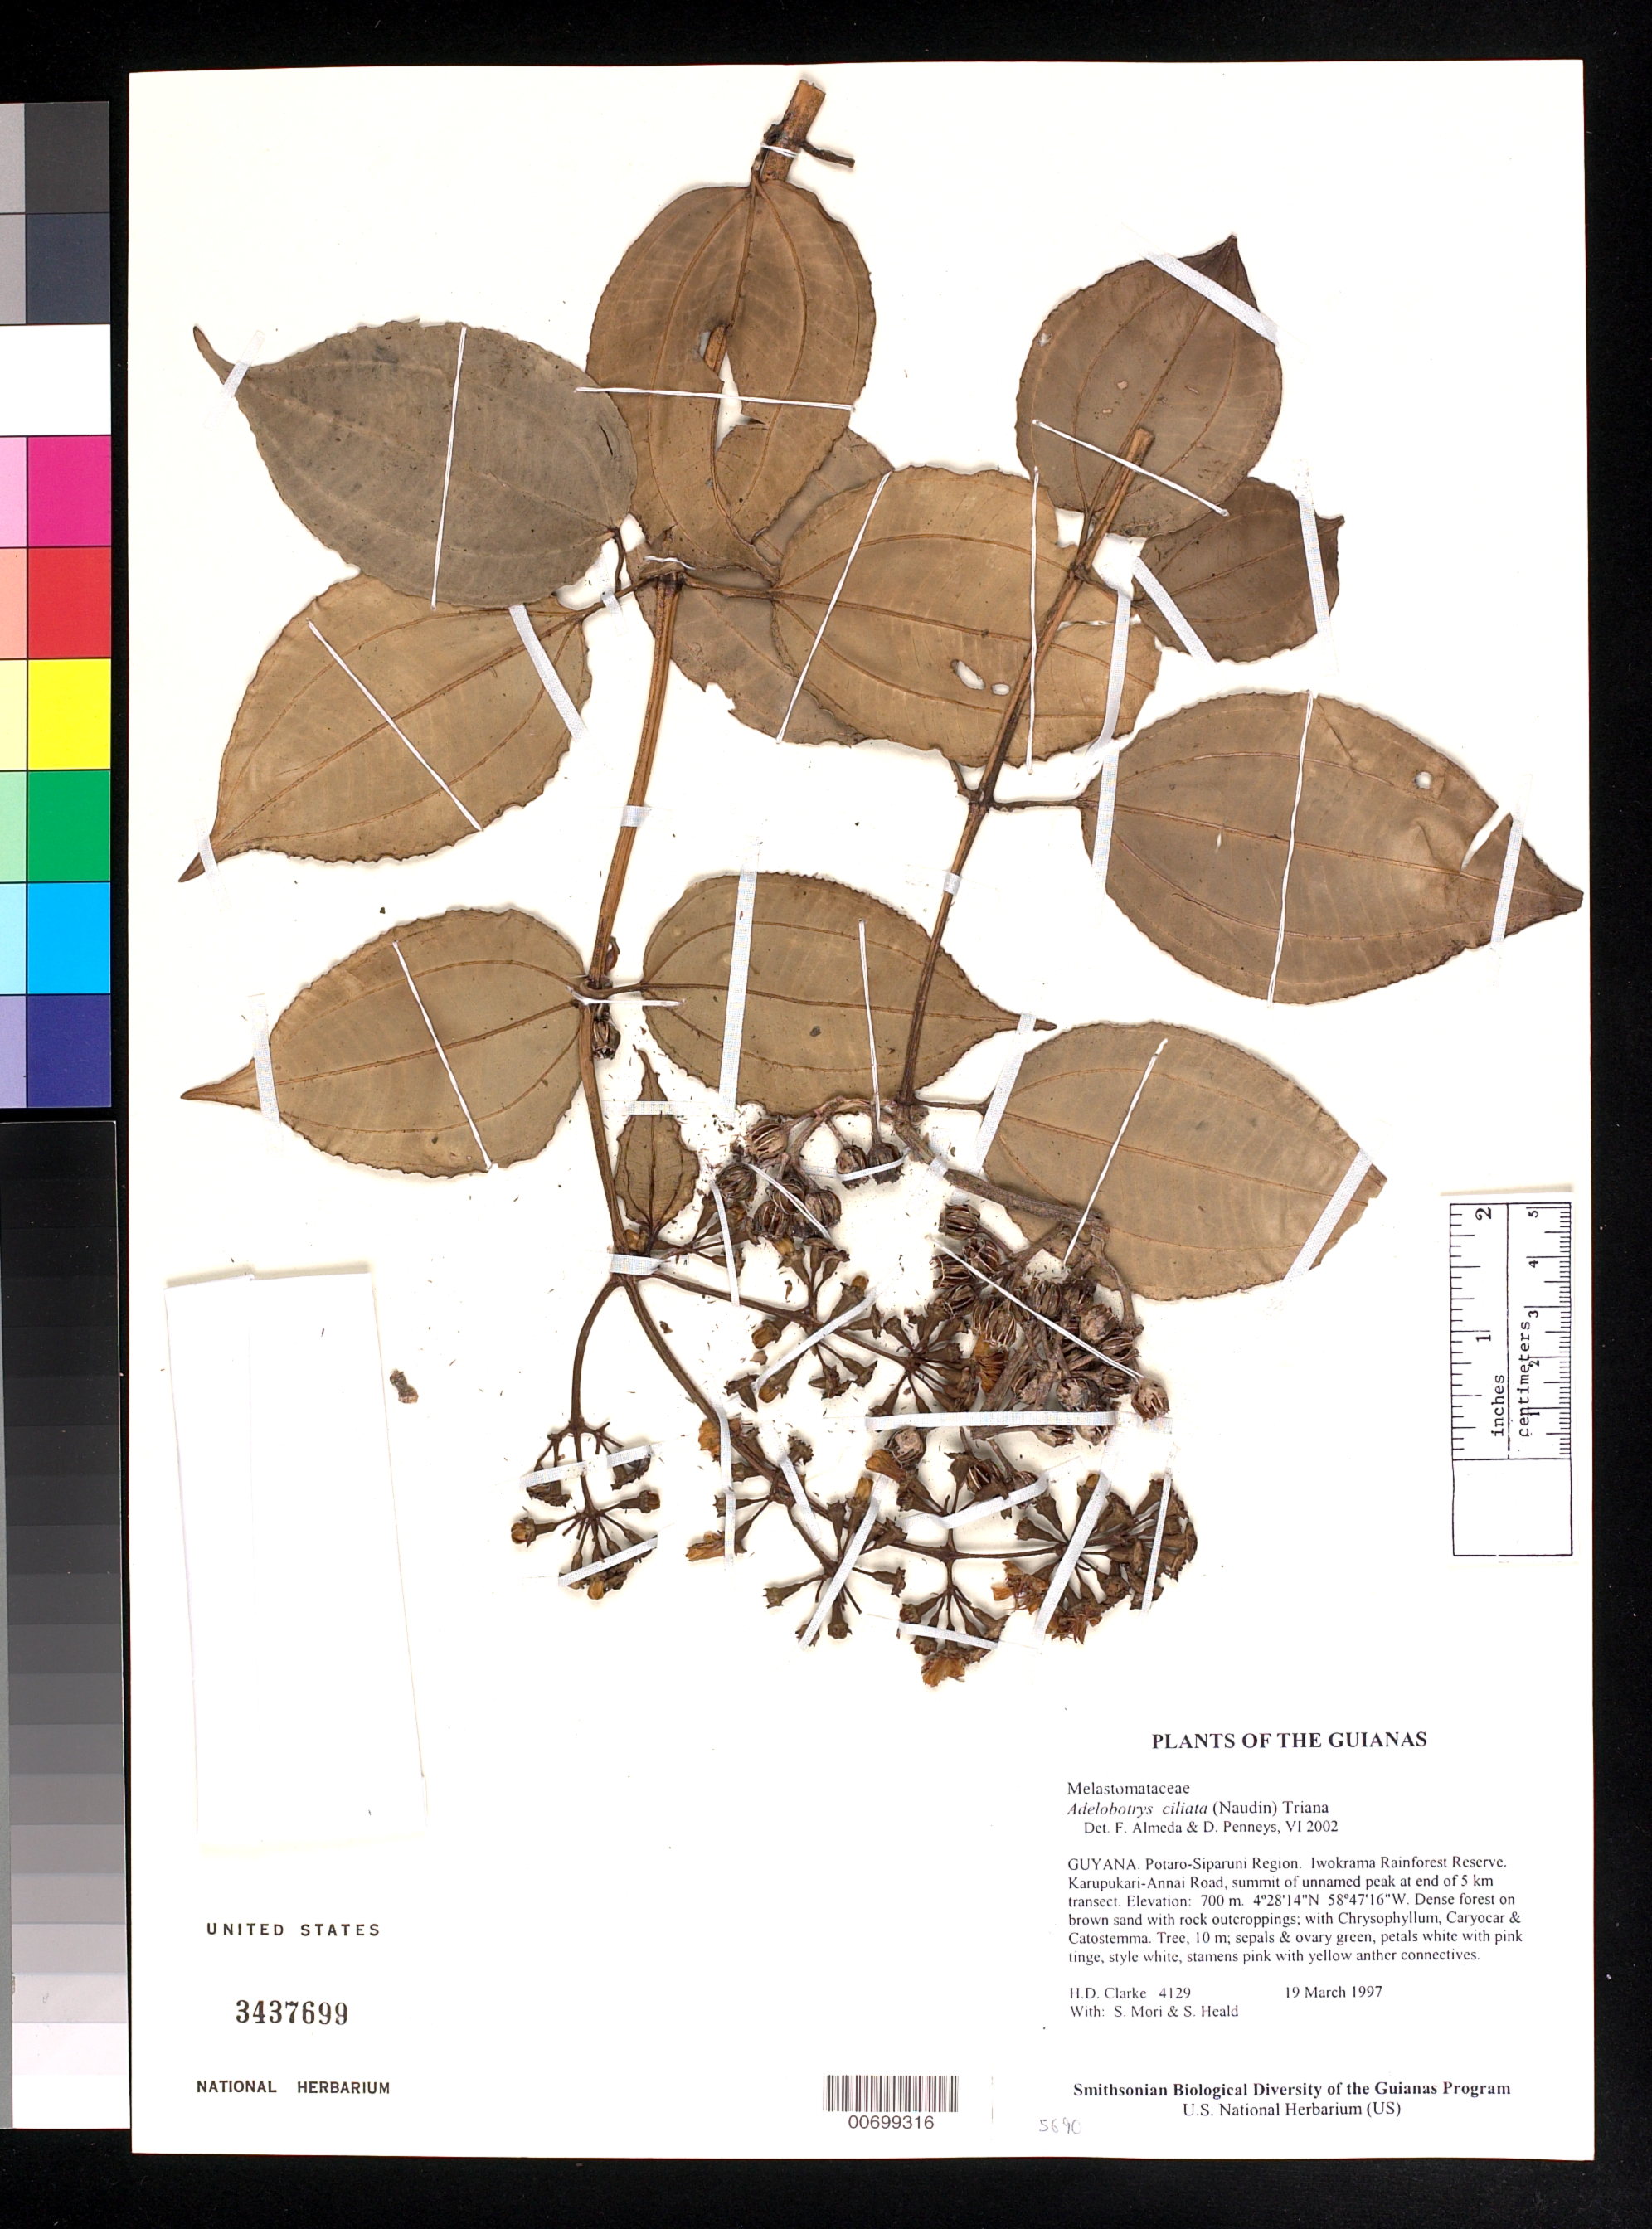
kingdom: Plantae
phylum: Tracheophyta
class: Magnoliopsida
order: Myrtales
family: Melastomataceae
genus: Adelobotrys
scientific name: Adelobotrys ciliata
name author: (Naudin) Triana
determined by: Almeda, F.; Penneys, D. S.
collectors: H. D. Clarke, S. Mori & S. Heald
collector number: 4129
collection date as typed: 19 March 1997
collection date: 1997-03-19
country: Guyana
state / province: Potaro-Siparuni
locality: Iwokrama Rainforest Reserve. Karupukari-Annai Road, summit of unnamed peak at end of 5 km transect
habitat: Dense forest on brown sand with rock outcroppings; with Chrysophyllum, Caryocar & Catostemma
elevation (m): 700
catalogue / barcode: US 3437699